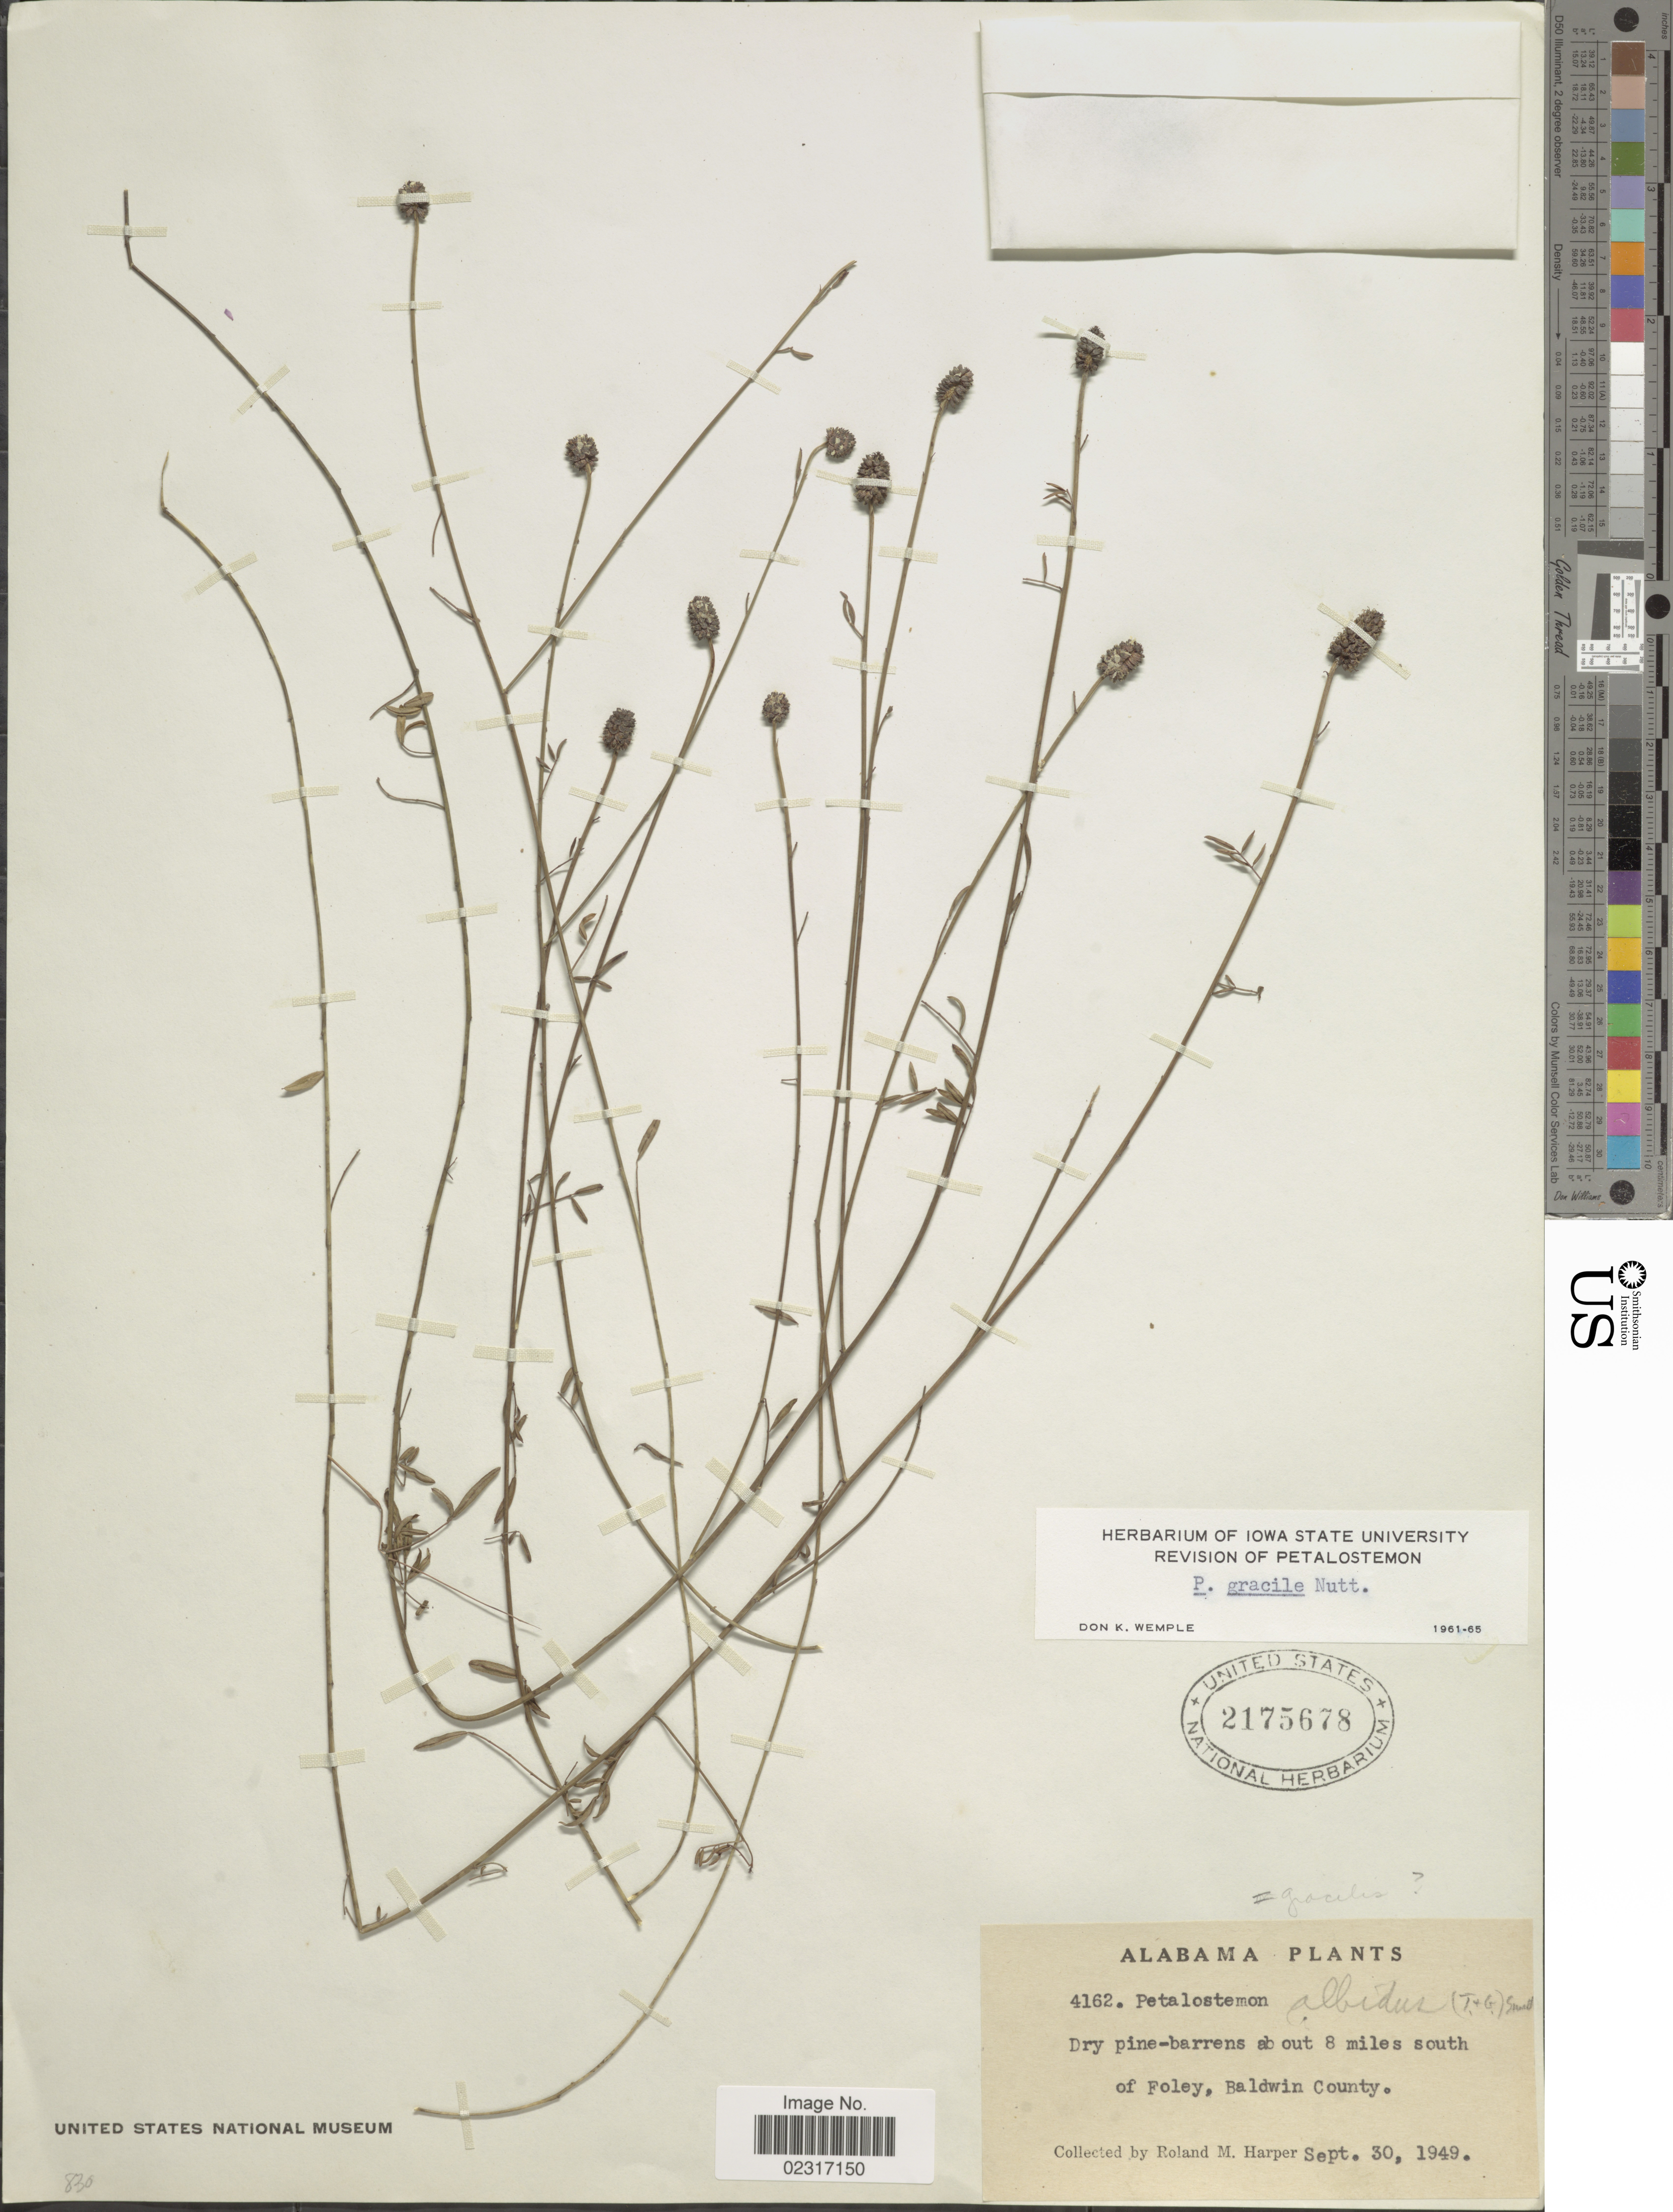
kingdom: Plantae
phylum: Tracheophyta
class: Magnoliopsida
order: Fabales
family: Fabaceae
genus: Dalea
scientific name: Dalea carnea var. gracilis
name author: (Nutt.) Barneby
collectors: R. M. Harper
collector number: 4162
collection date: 1949-09-30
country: United States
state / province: Alabama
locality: About 8 miles south of Foley, Baldwin County.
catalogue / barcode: US 2175678